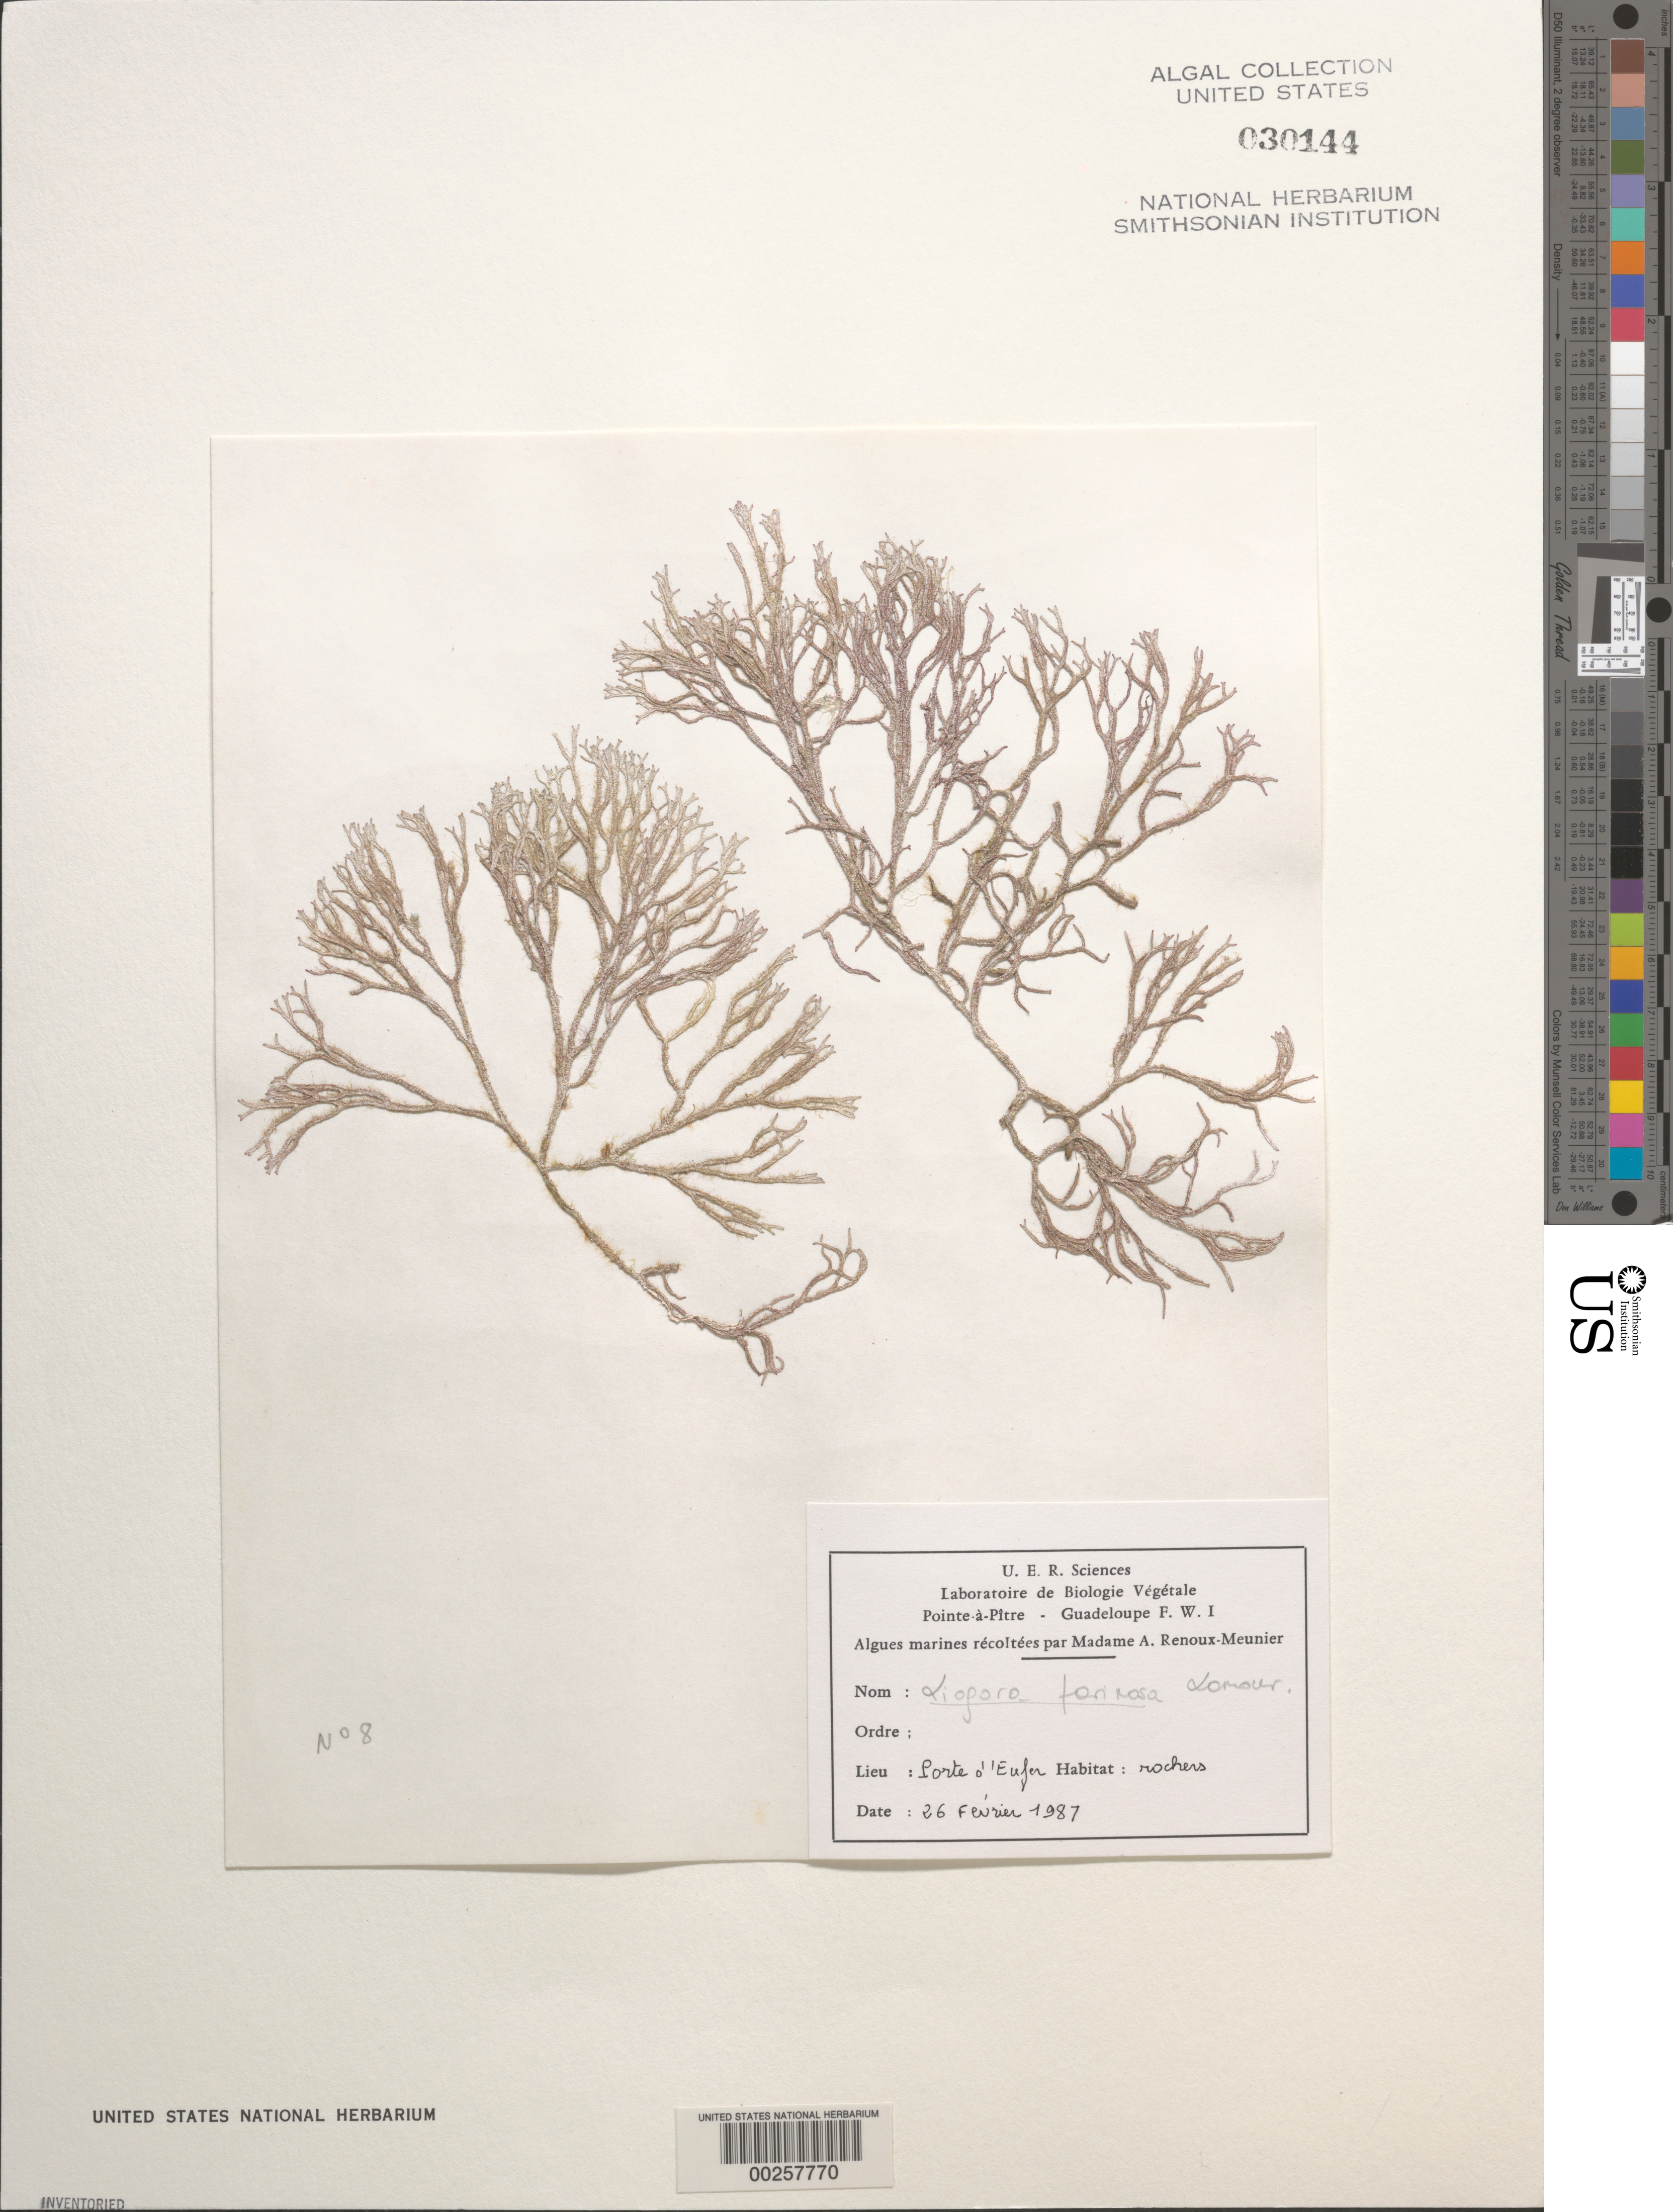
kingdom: Plantae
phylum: Rhodophyta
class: Florideophyceae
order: Nemaliales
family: Liagoraceae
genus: Liagora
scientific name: Liagora farinosa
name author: J.V.Lamouroux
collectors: A. Renoux-Meunier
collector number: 8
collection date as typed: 26 Feb 1987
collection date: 1987-02-26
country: Guadeloupe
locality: Porte d'Eufer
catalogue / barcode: US 30144